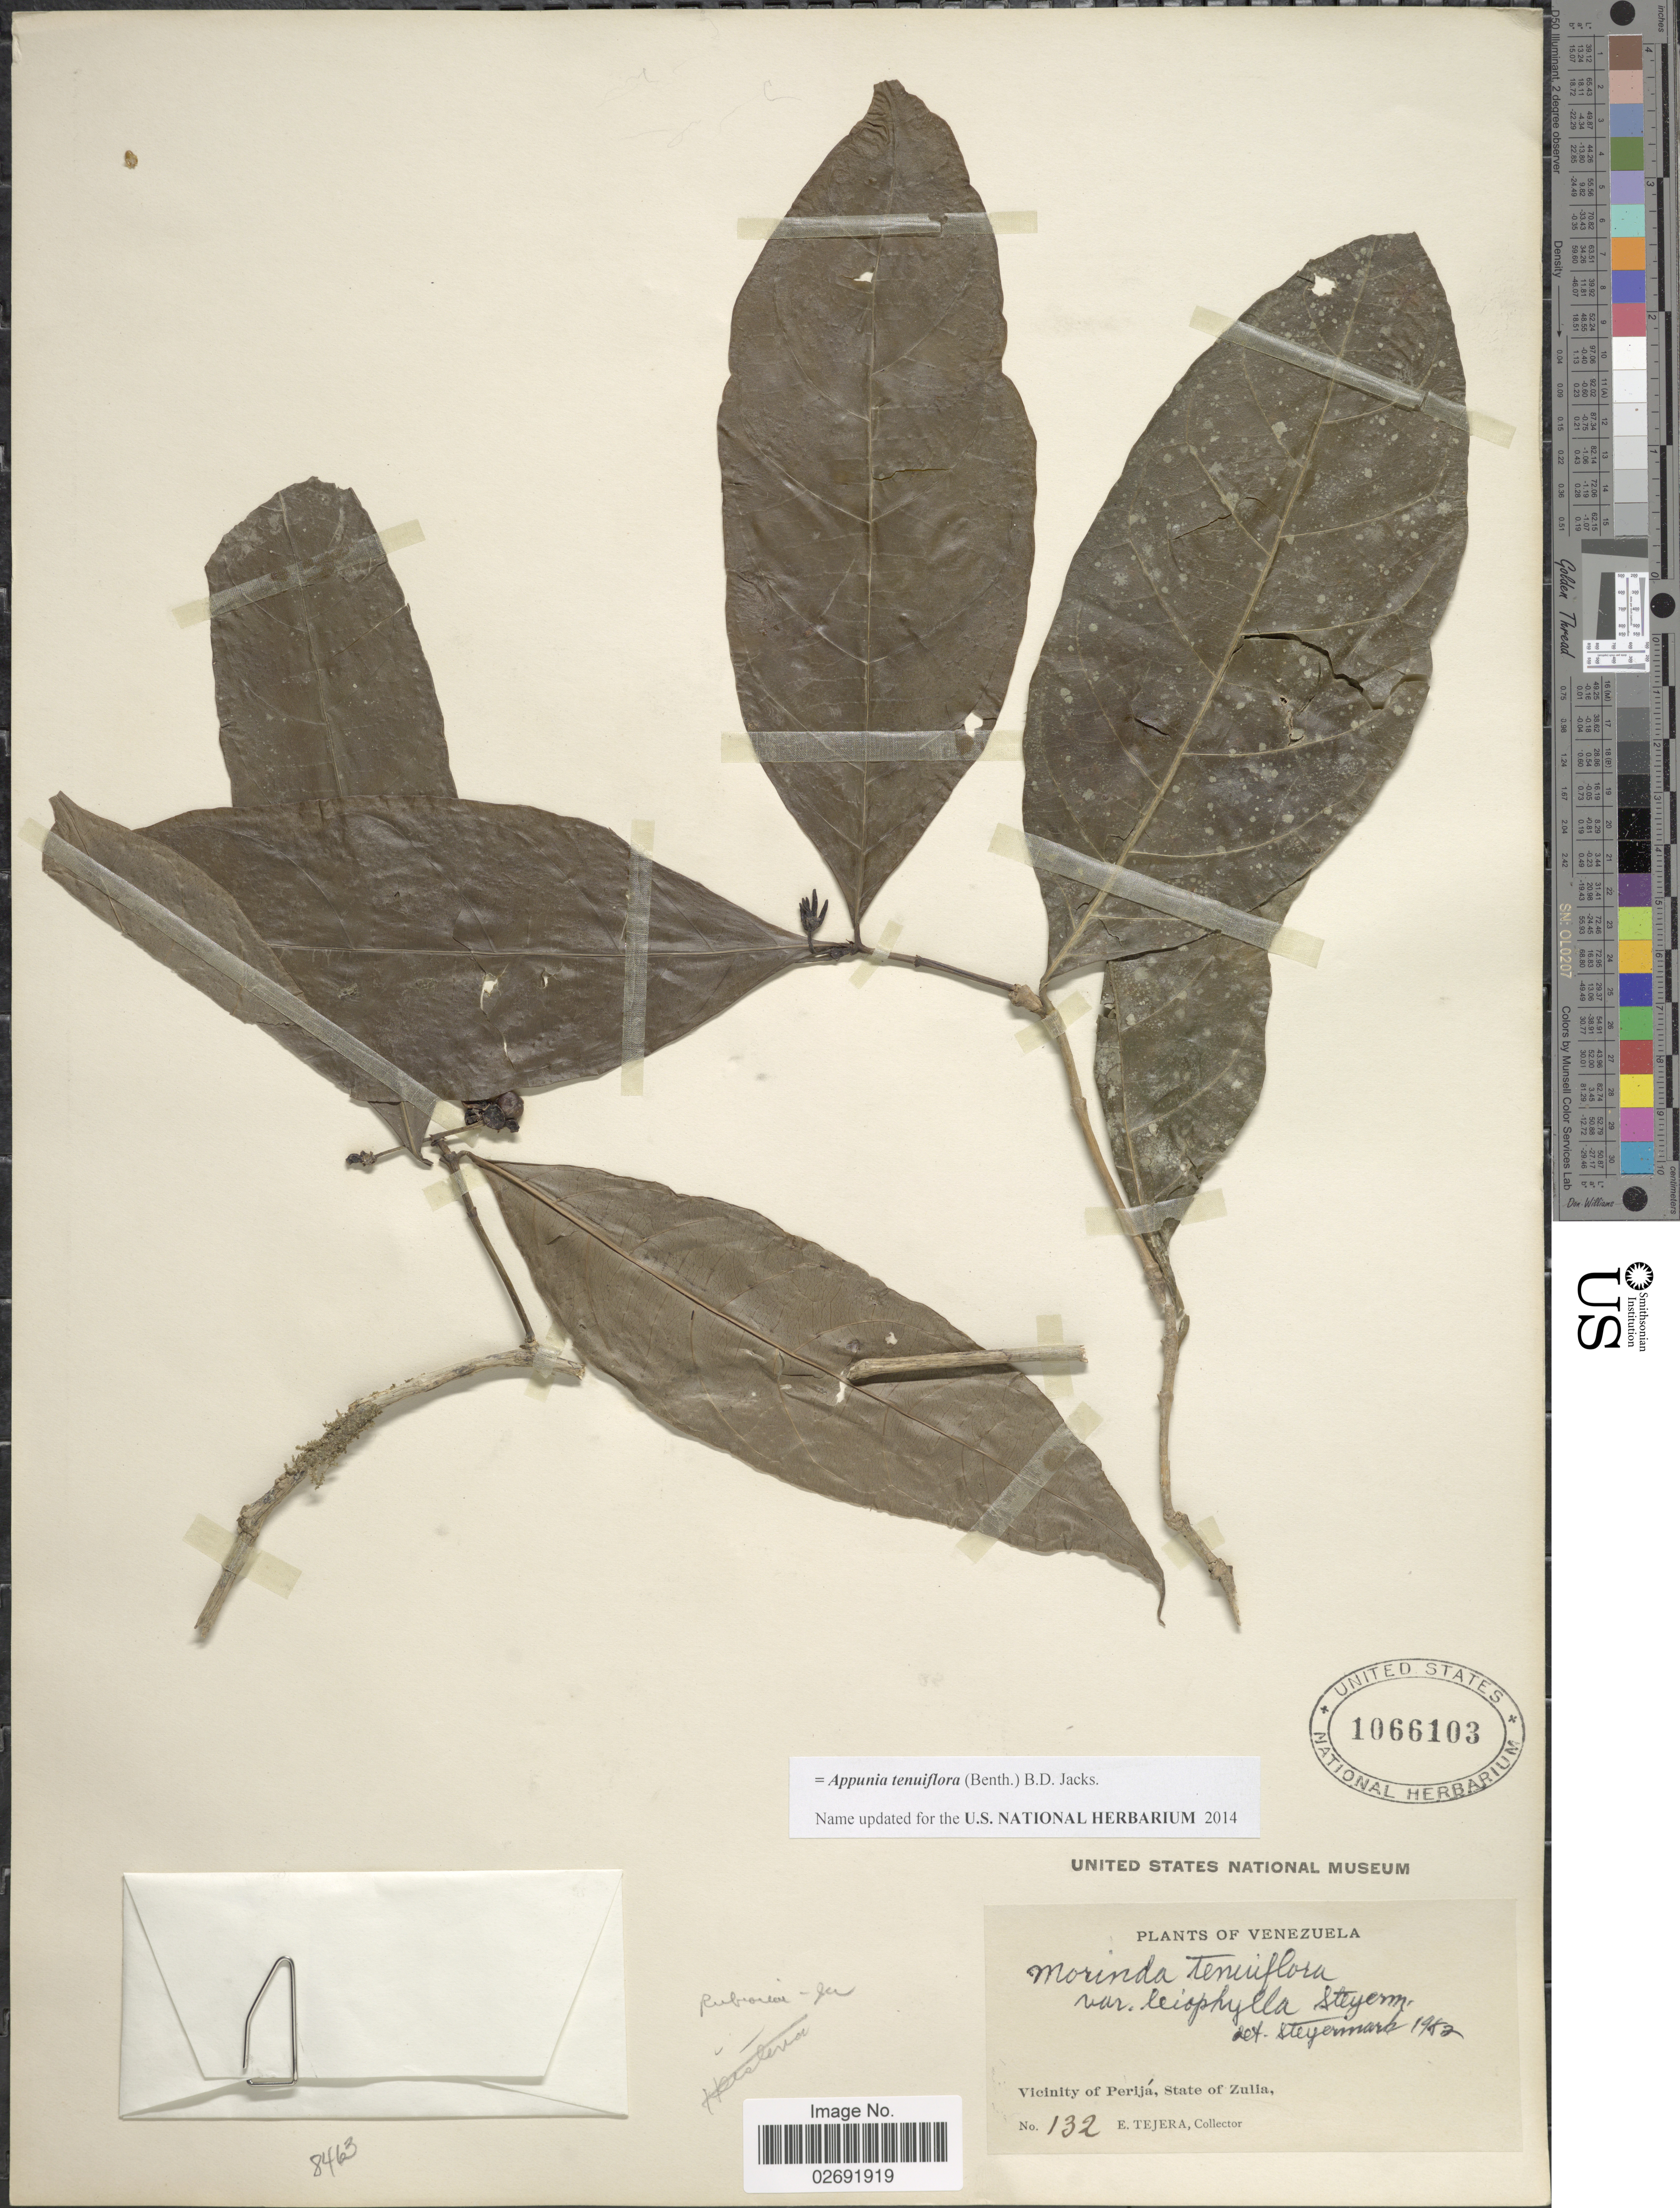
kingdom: Plantae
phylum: Tracheophyta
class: Magnoliopsida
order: Gentianales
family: Rubiaceae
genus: Appunia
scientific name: Appunia tenuiflora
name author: (Benth.) Hook. f. ex B.D. Jacks.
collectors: E. Tejera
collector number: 132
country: Venezuela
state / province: Zulia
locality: Vicinity of Perijá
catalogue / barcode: US 1066103